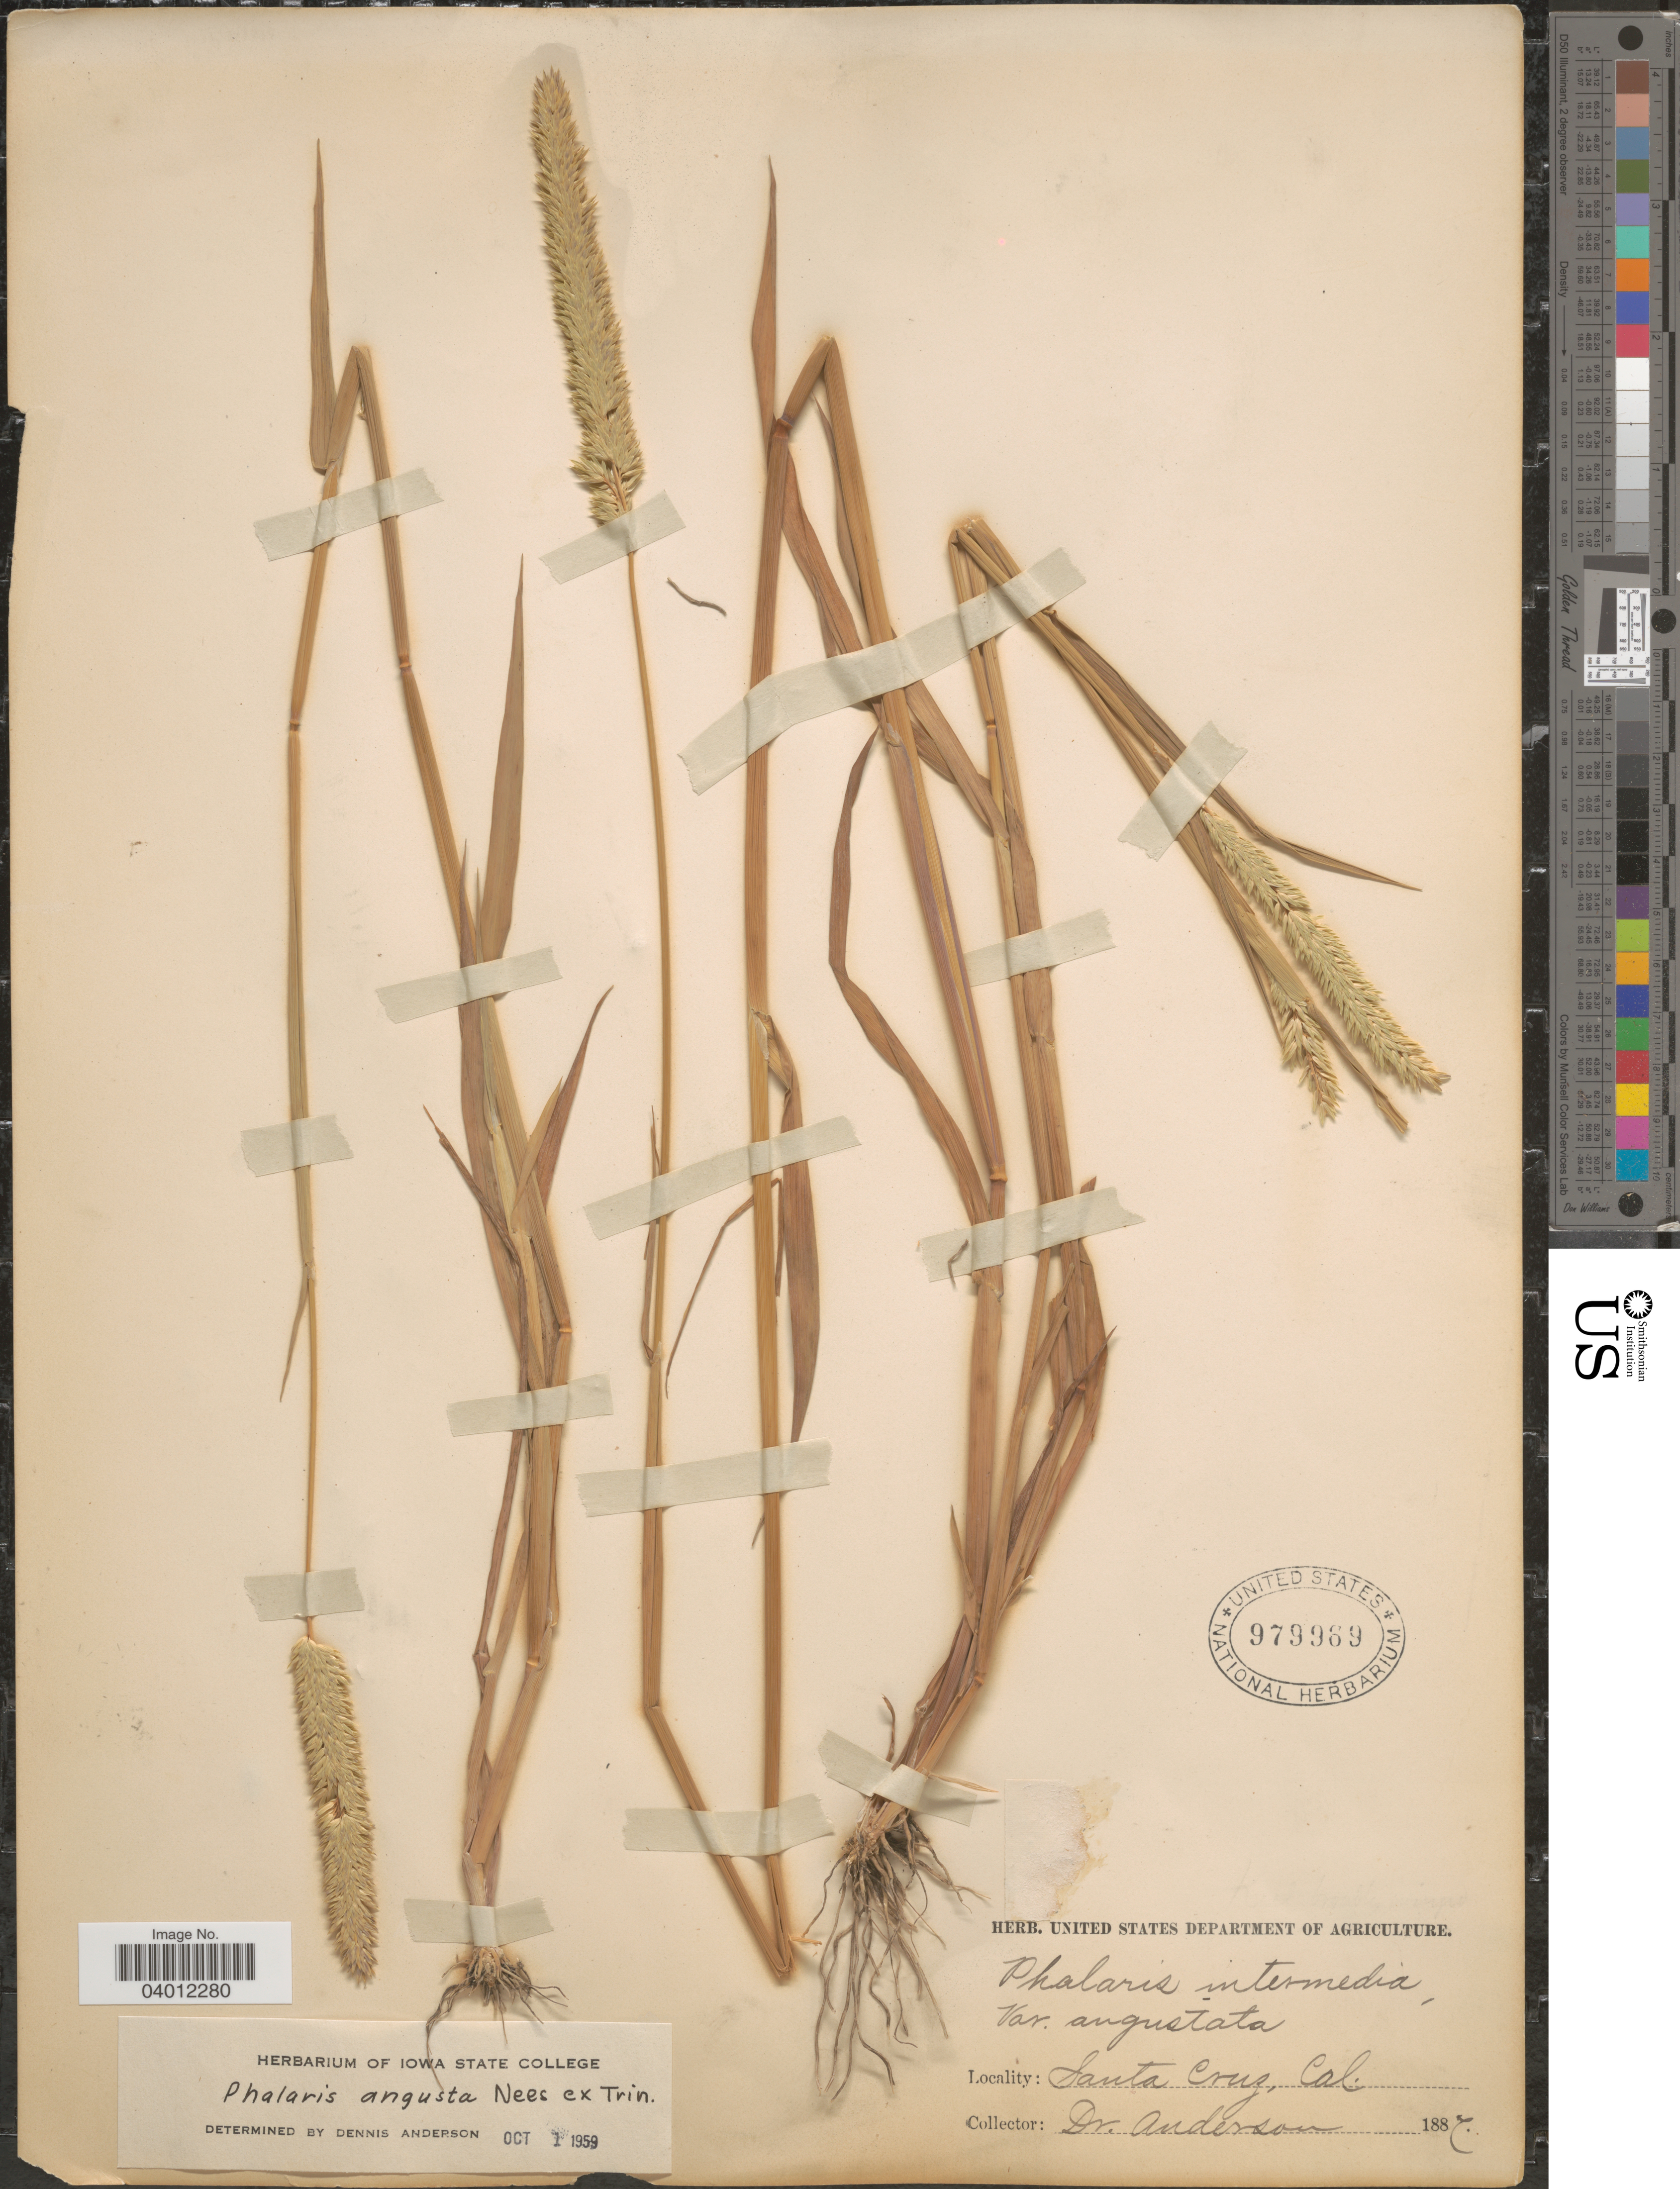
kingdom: Plantae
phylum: Tracheophyta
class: Liliopsida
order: Poales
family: Poaceae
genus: Phalaris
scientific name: Phalaris angusta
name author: Nees ex Trin.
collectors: -. Anderson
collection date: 1887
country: United States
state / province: California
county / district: Santa Cruz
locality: Santa Cruz.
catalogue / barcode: US 979969